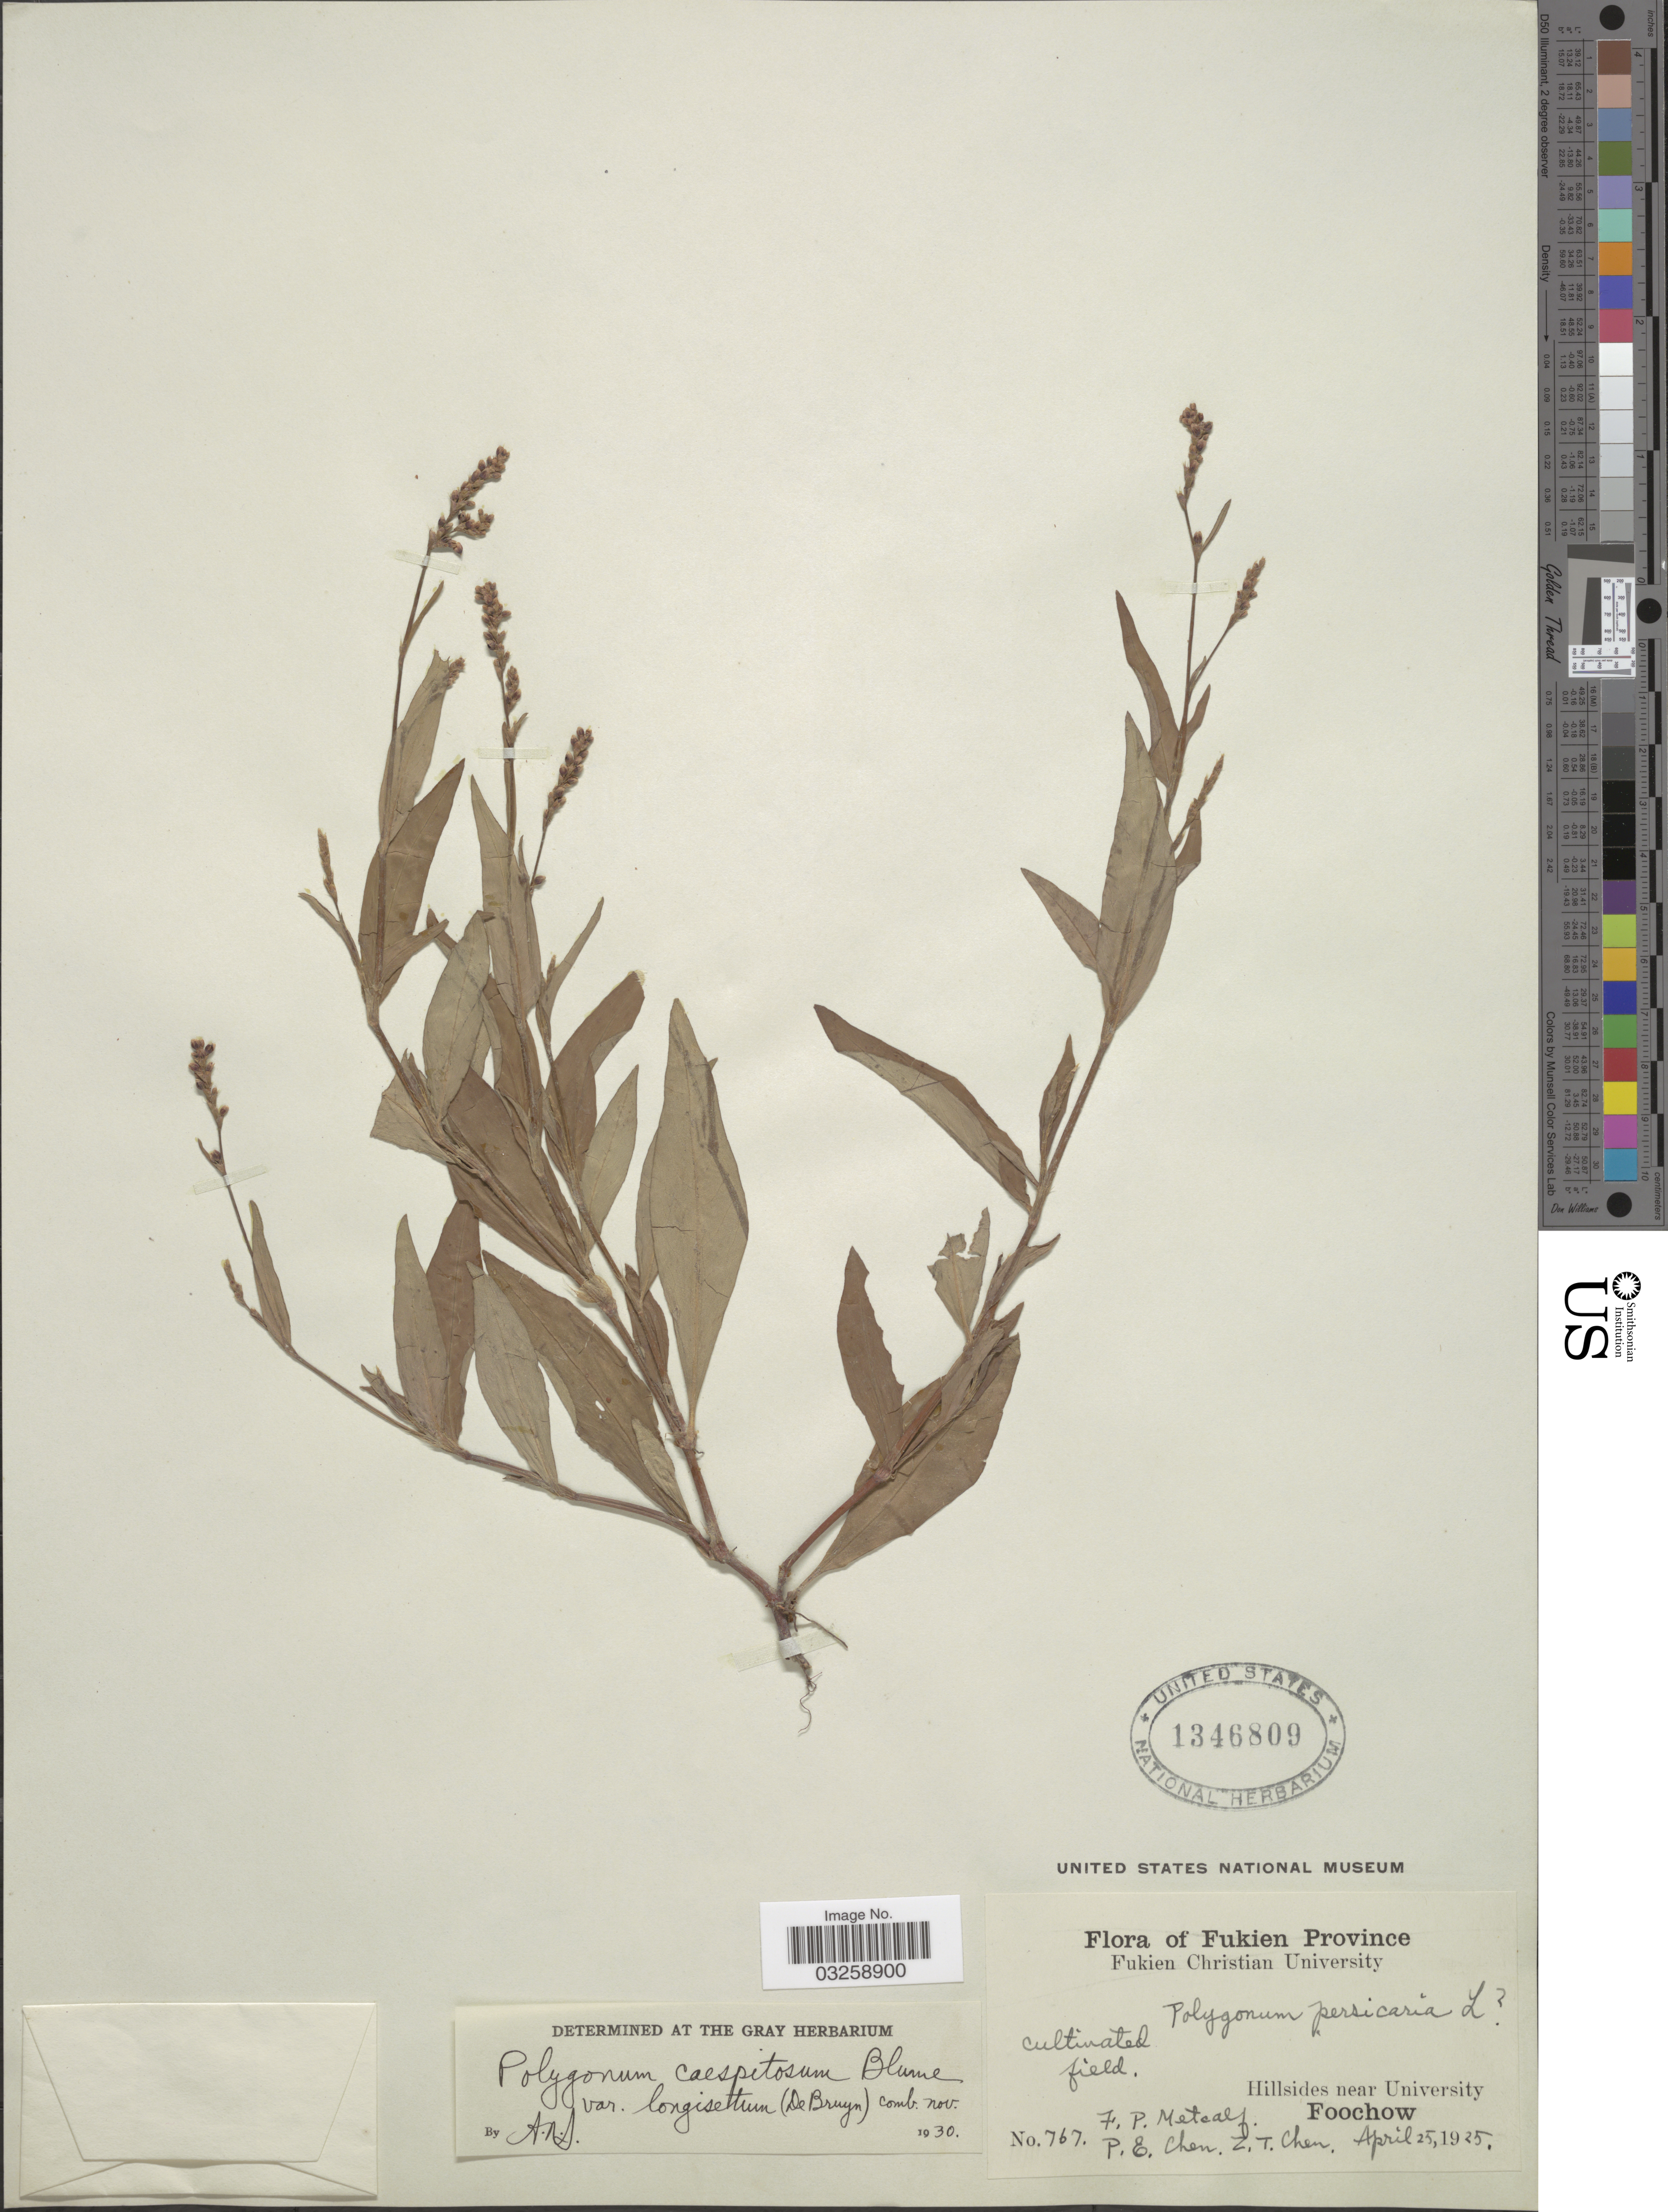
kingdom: Plantae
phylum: Tracheophyta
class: Magnoliopsida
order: Caryophyllales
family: Polygonaceae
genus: Polygonum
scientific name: Polygonum longisetum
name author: Bruijn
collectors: F. Metcalf, P. E. Chen & Z. Chen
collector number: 767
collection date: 1925-04-25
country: China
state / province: Fujian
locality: Fukien Province. Hillsides near University Foochow.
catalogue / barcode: US 1346809